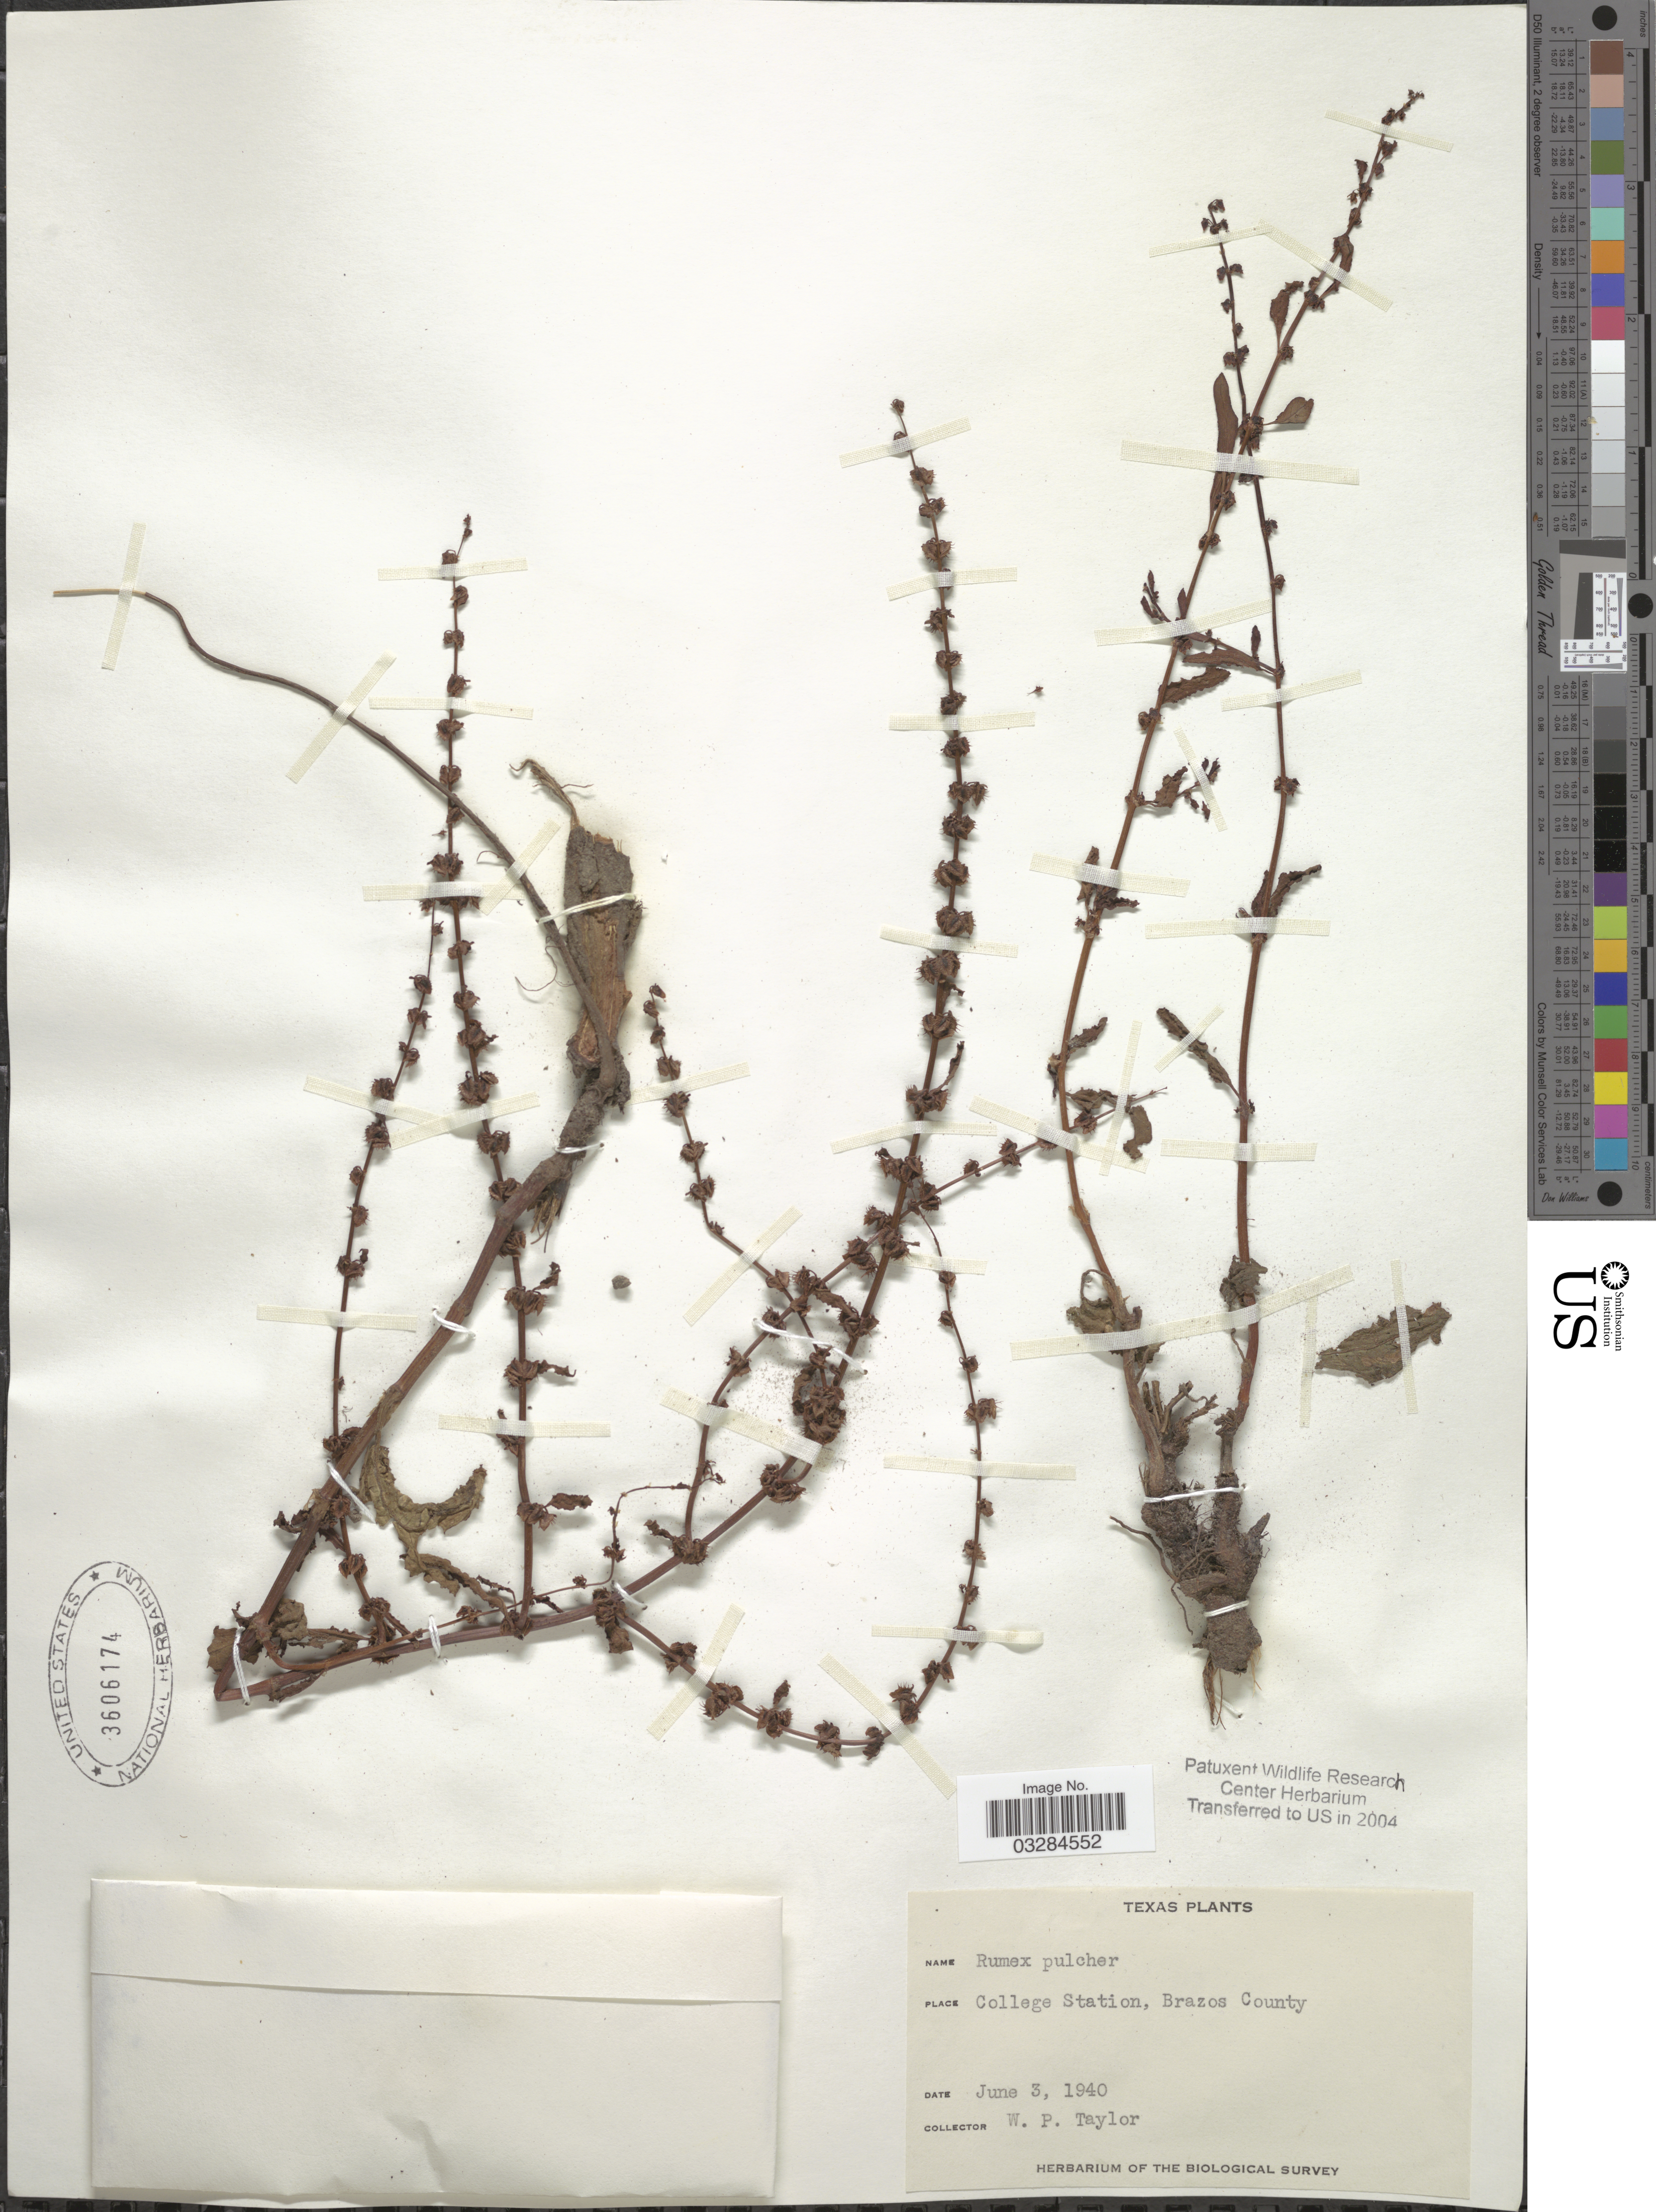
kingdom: Plantae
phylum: Tracheophyta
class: Magnoliopsida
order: Caryophyllales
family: Polygonaceae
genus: Rumex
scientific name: Rumex pulcher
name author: L.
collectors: W. P. Taylor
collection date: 1940-06-03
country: United States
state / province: Texas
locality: College Station, Brazos County.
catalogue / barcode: US 3606174